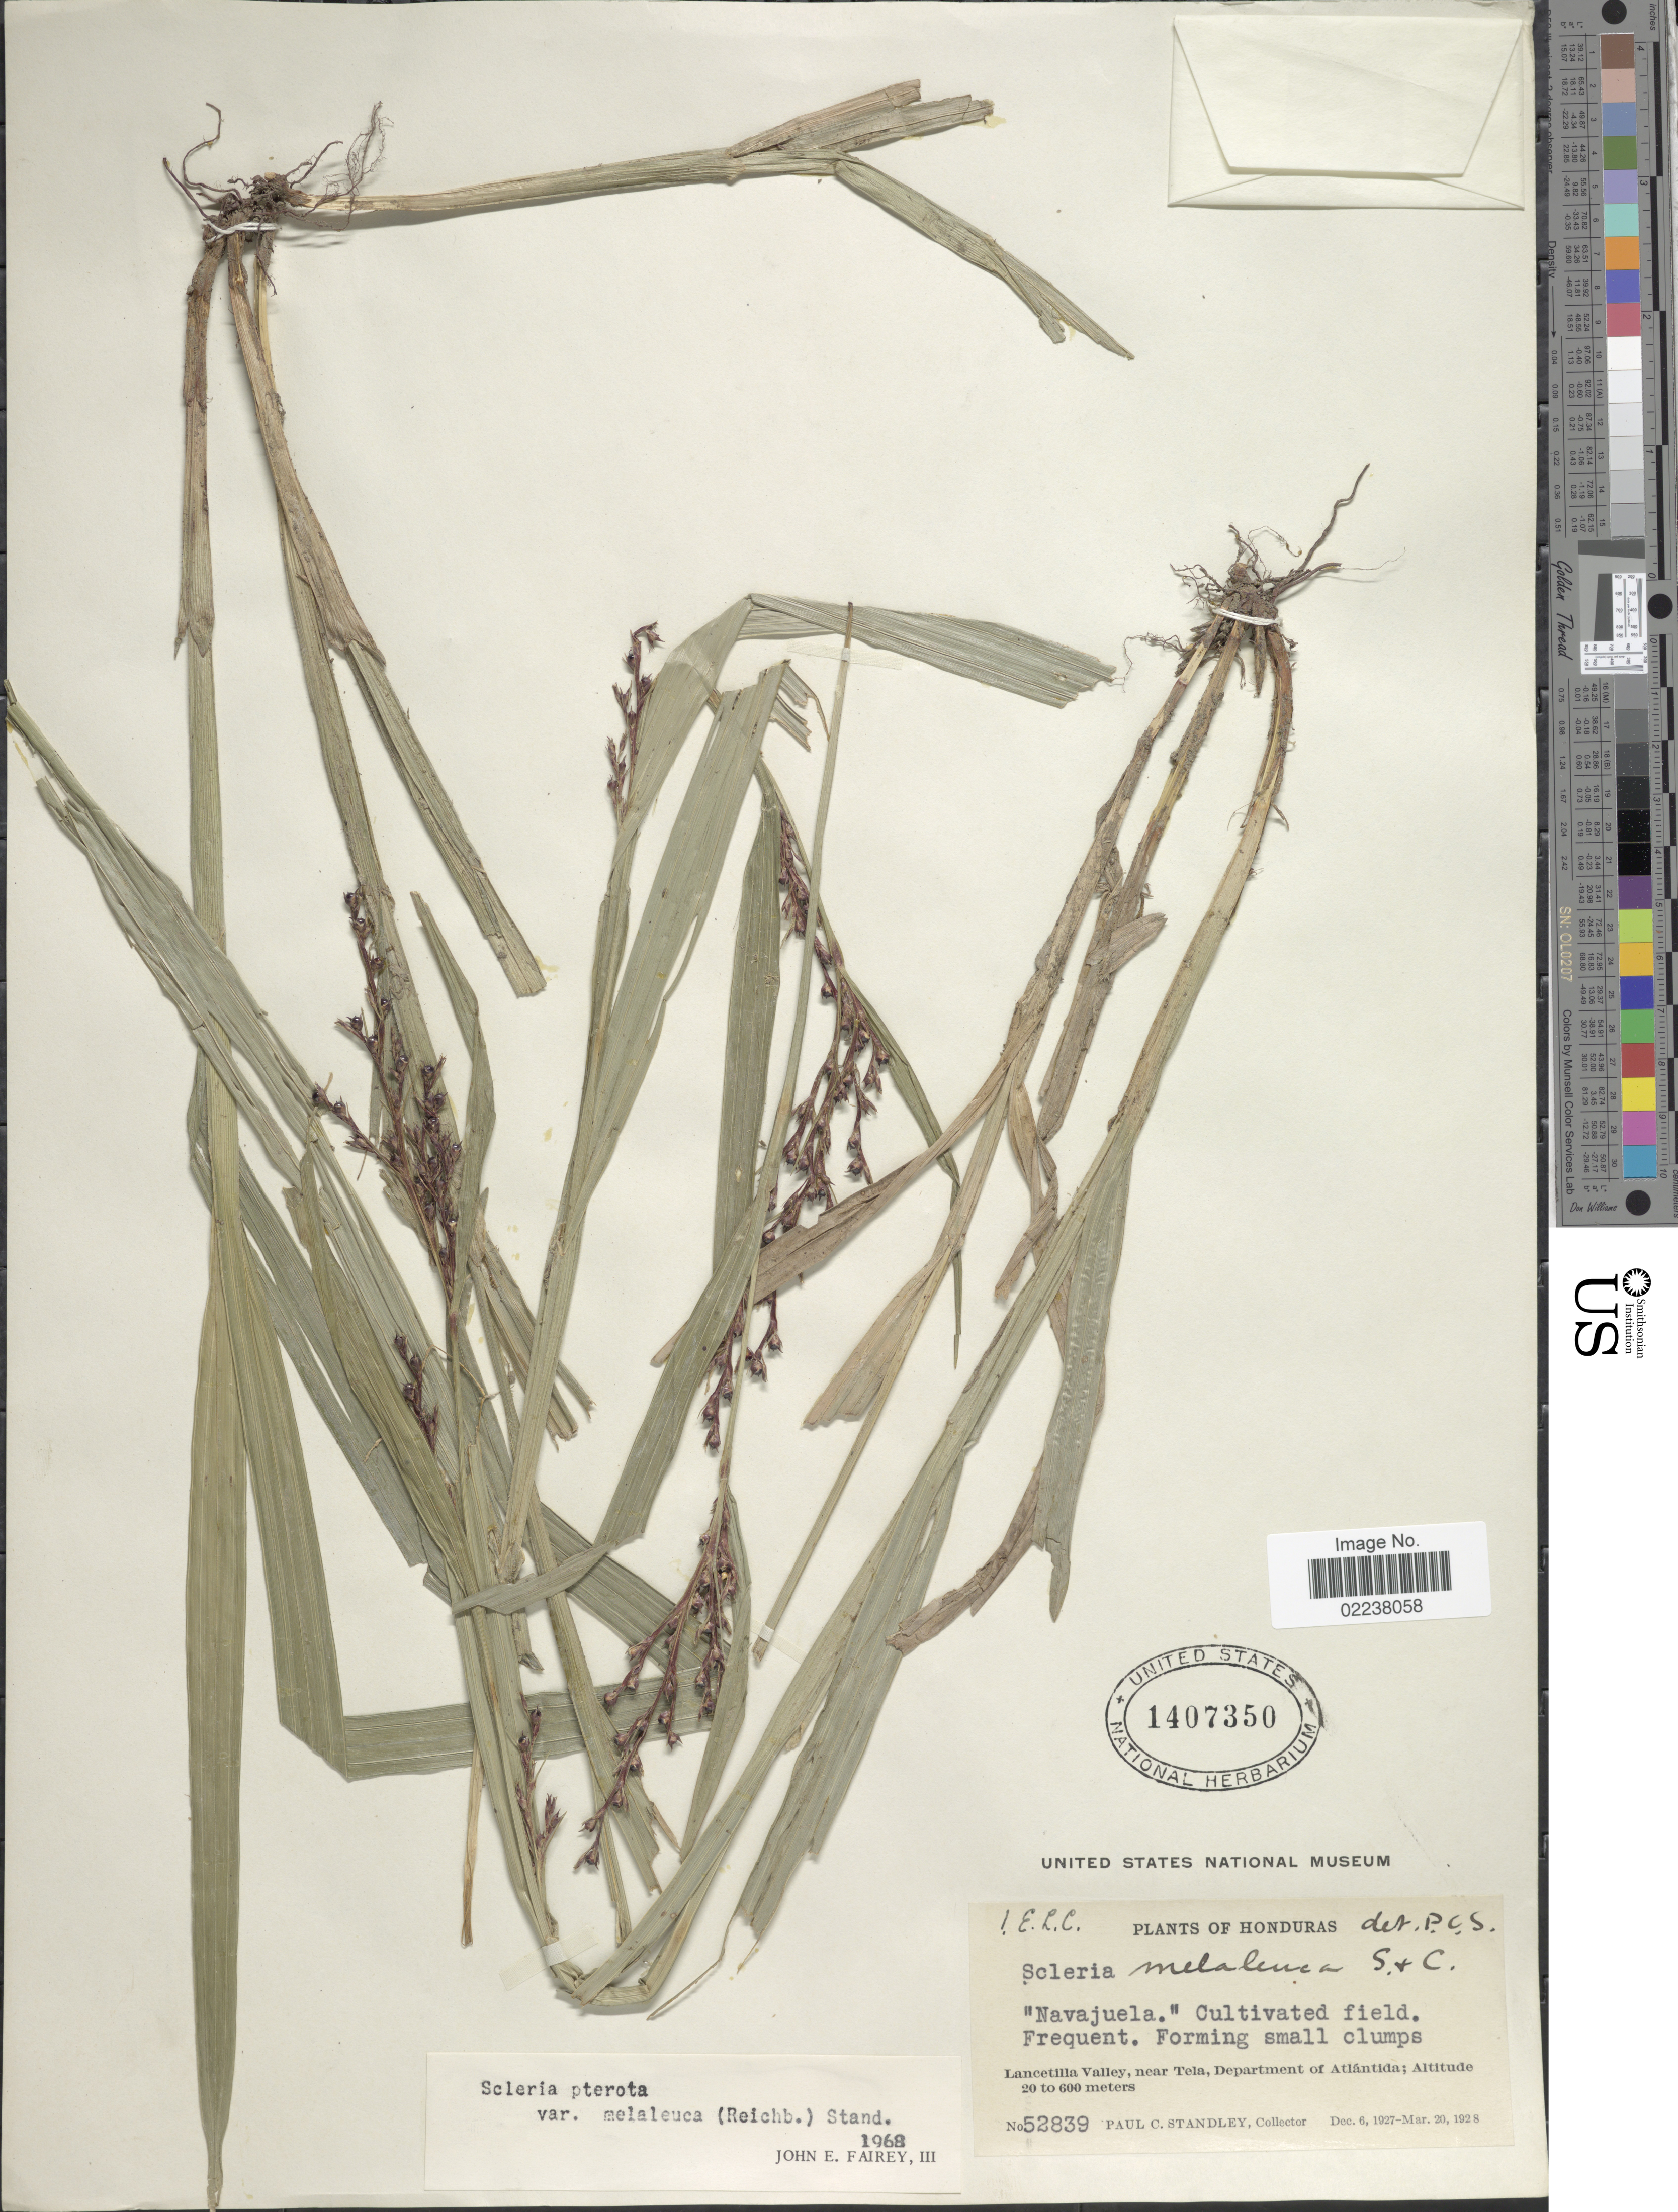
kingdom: Plantae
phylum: Tracheophyta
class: Liliopsida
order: Poales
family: Cyperaceae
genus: Scleria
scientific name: Scleria gaertneri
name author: Raddi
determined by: Strong, Mark T., (BOT), Smithsonian Institution - National Museum of Natural History (UNITED STATES)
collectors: P. C. Standley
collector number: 52839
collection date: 1927-12-06/1928-03-20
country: Honduras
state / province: Atlántida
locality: Lancetilla Valley, near Tela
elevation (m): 20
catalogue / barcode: US 1407350